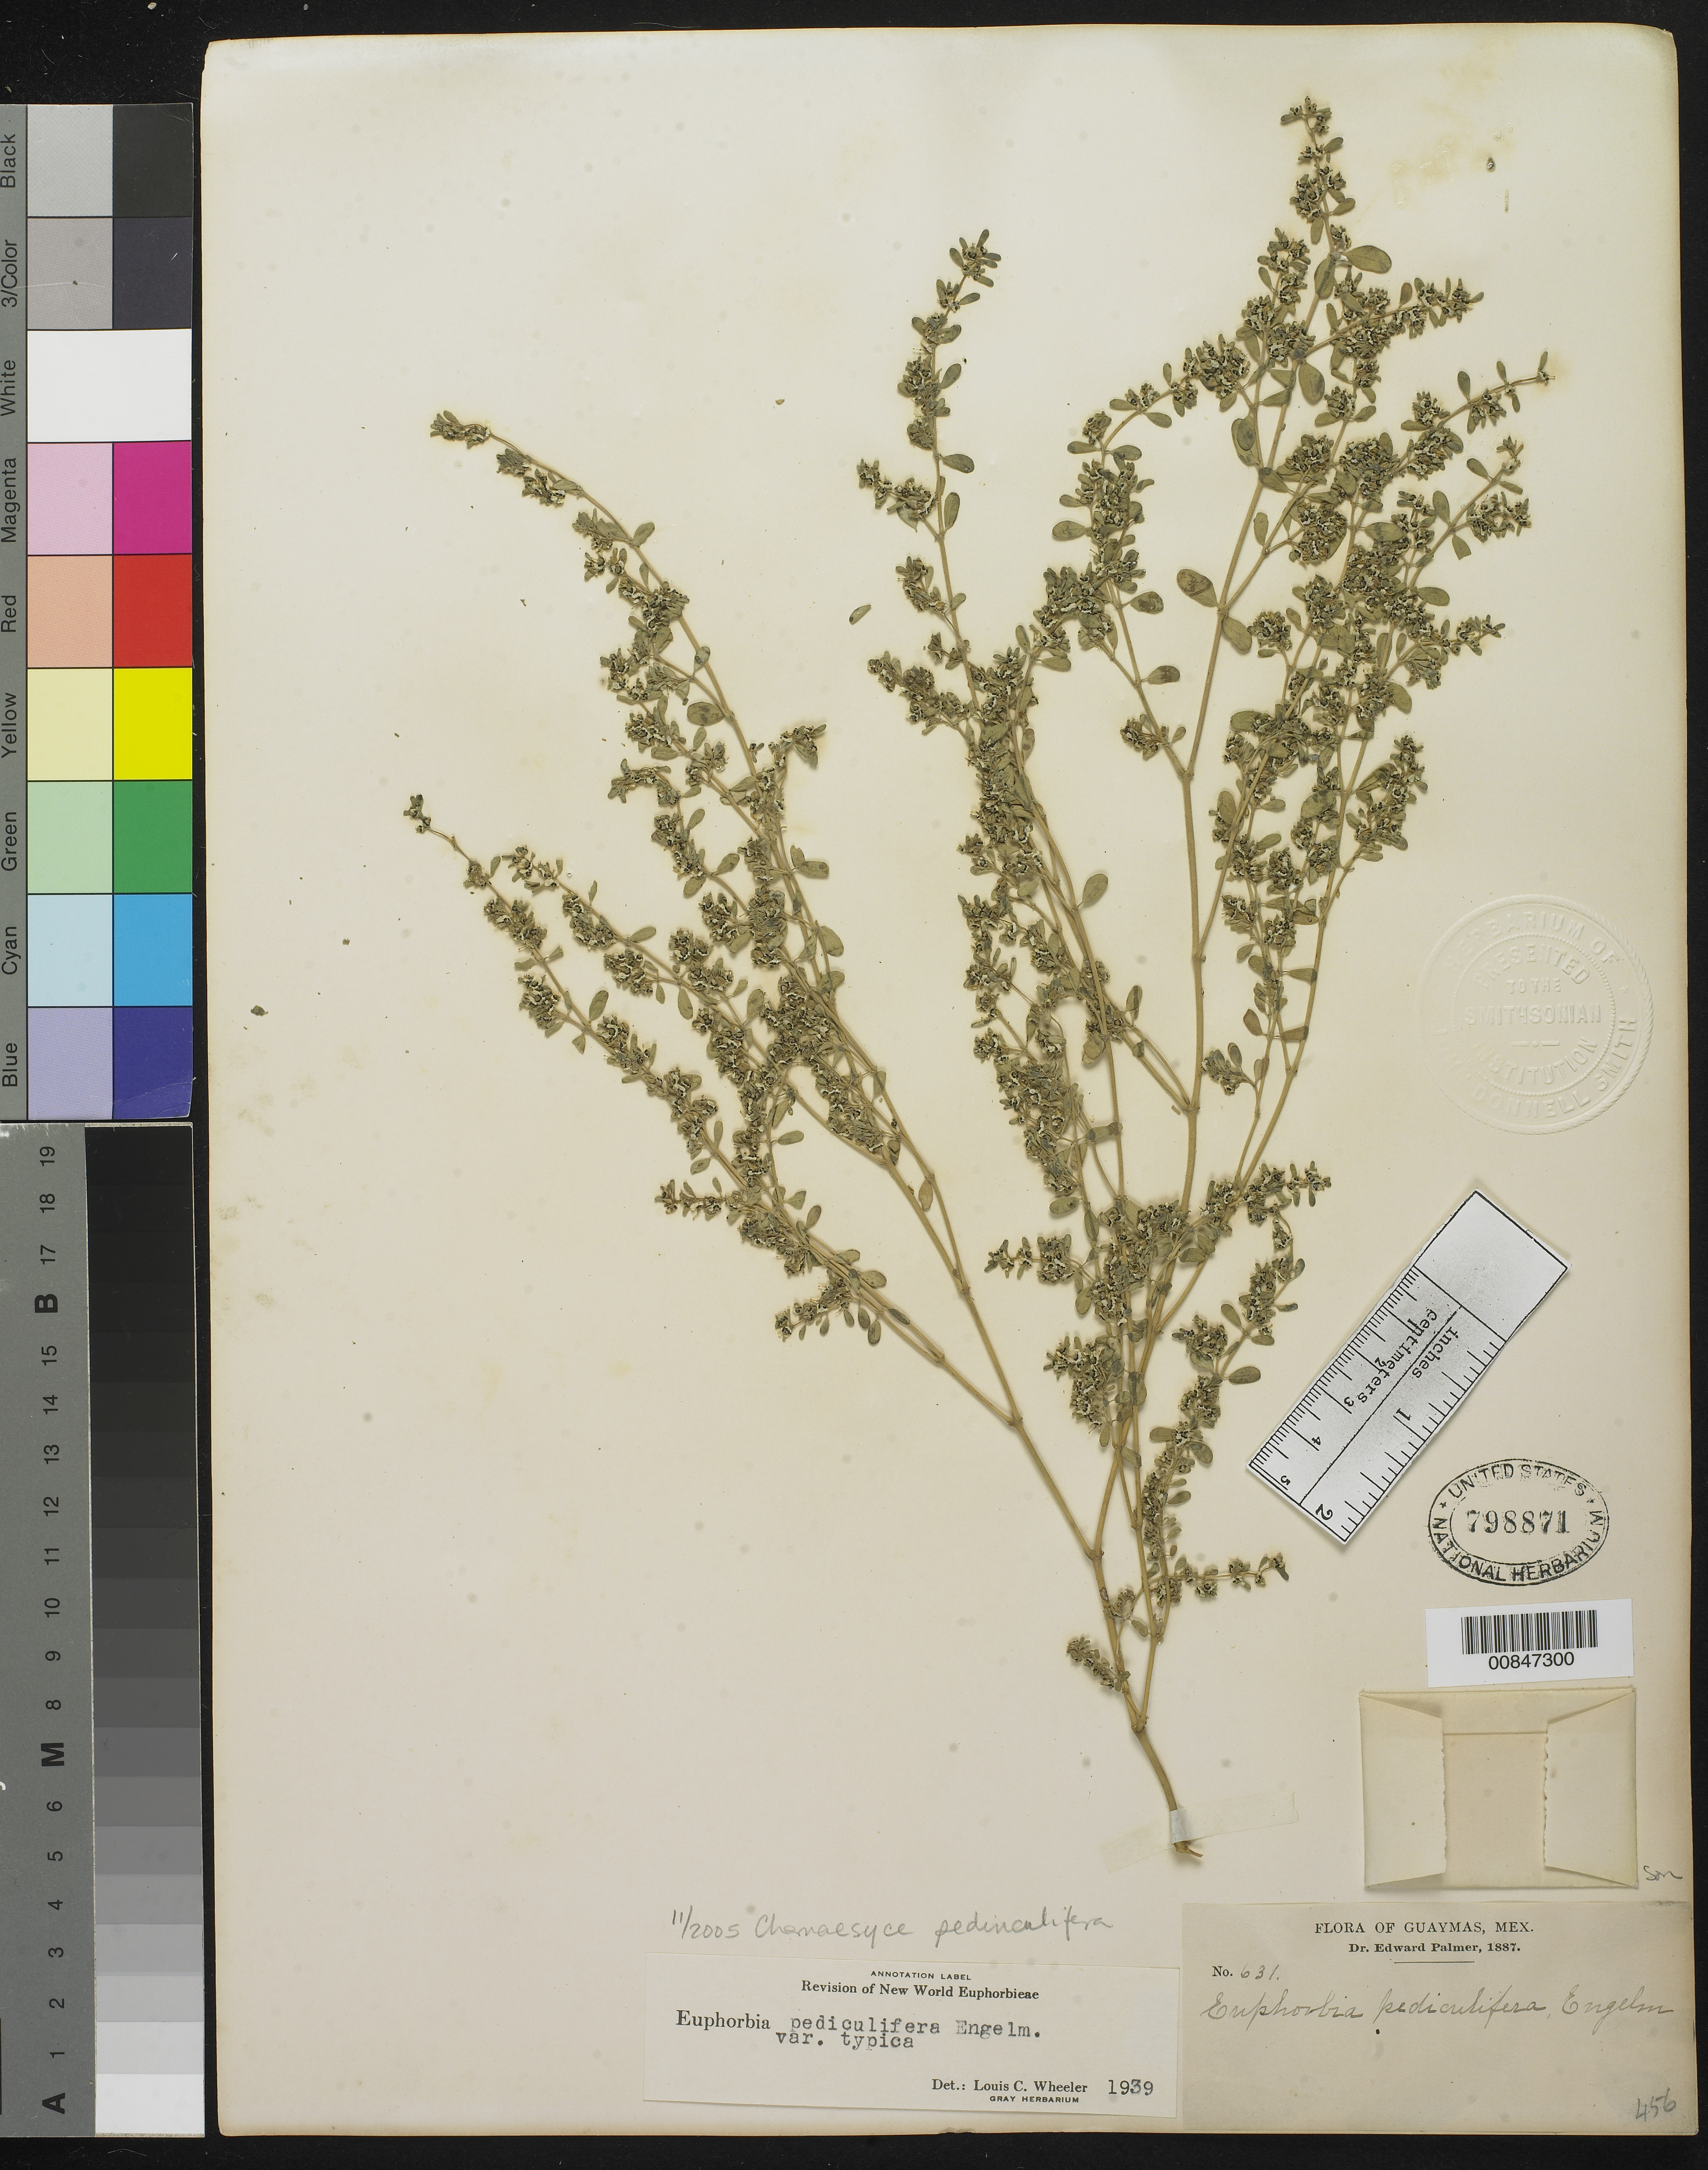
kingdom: Plantae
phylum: Tracheophyta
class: Magnoliopsida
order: Malpighiales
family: Euphorbiaceae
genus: Euphorbia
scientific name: Euphorbia pediculifera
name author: Engelm.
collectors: E. Palmer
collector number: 631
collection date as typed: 1887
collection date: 1887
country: Mexico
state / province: Sonora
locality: Guaymas, Sonora.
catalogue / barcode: US 798871